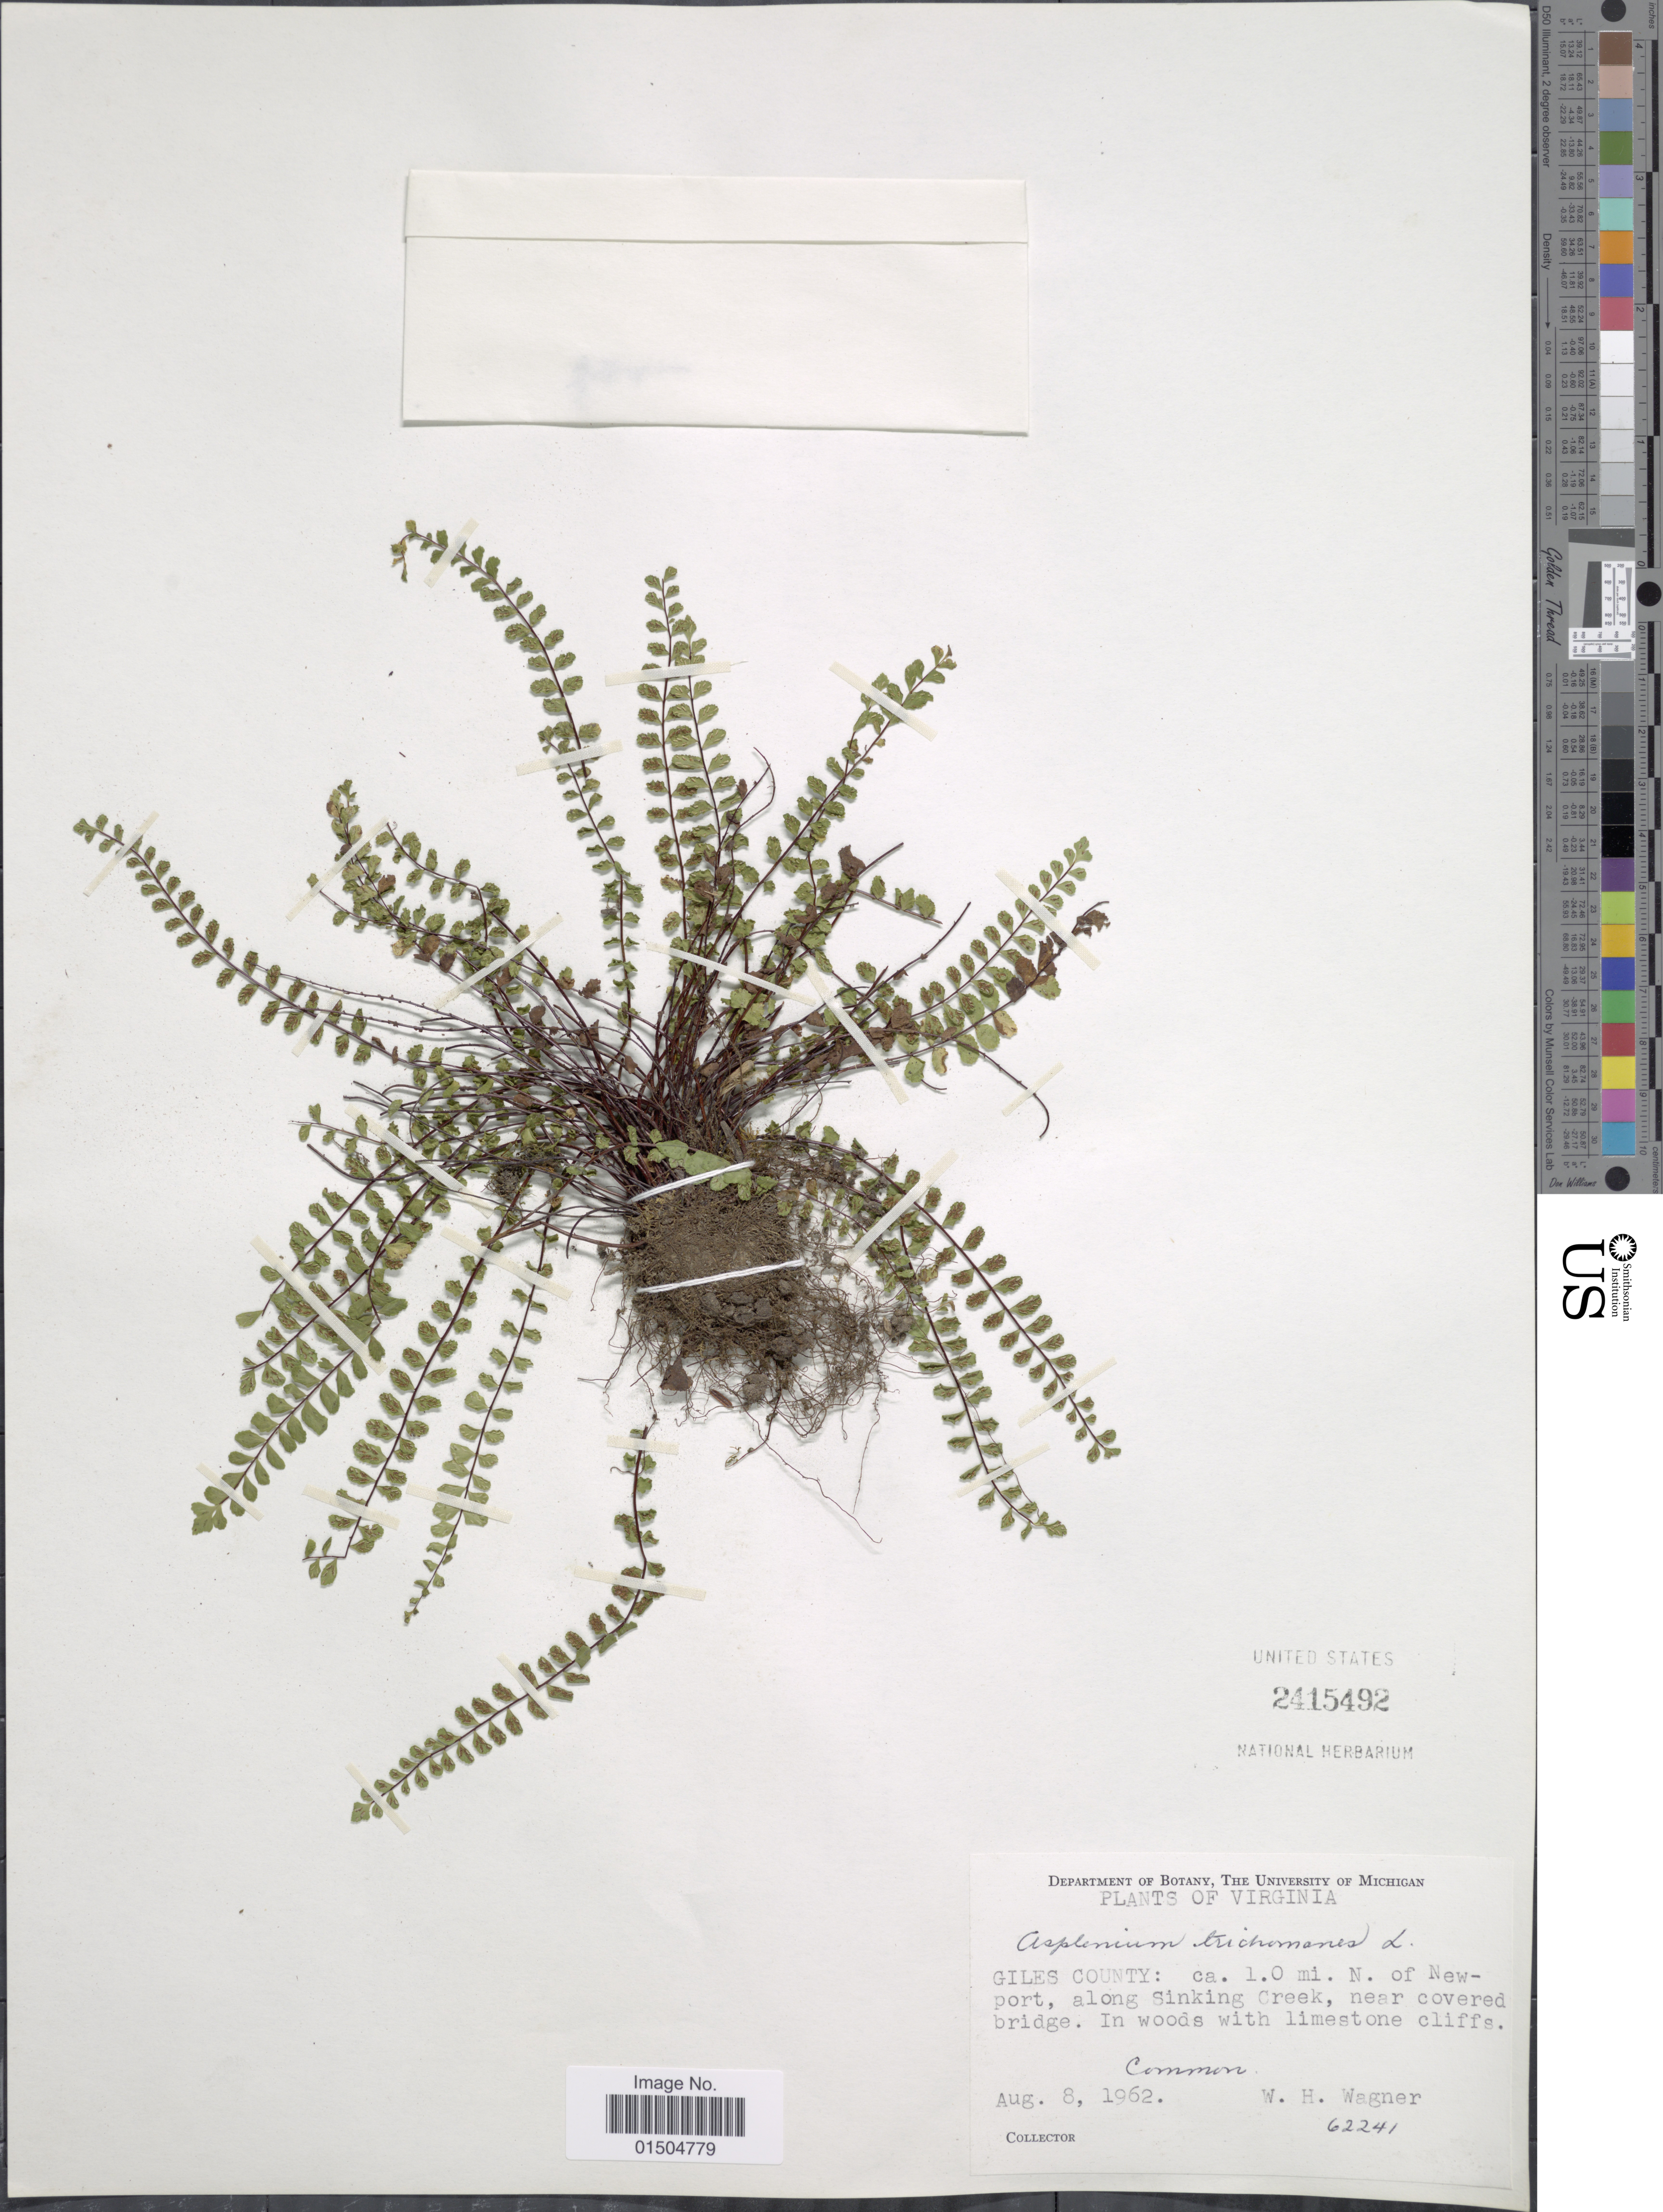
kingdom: Plantae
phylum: Tracheophyta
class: Polypodiopsida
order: Polypodiales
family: Aspleniaceae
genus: Asplenium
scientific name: Asplenium trichomanes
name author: L.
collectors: W. H. Wagner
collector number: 62241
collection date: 1962-08-08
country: United States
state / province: Virginia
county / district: Giles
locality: ca. 1.0 mi. N. of Newport, along Sinking Creek, near covered bridge.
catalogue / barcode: US 2415492